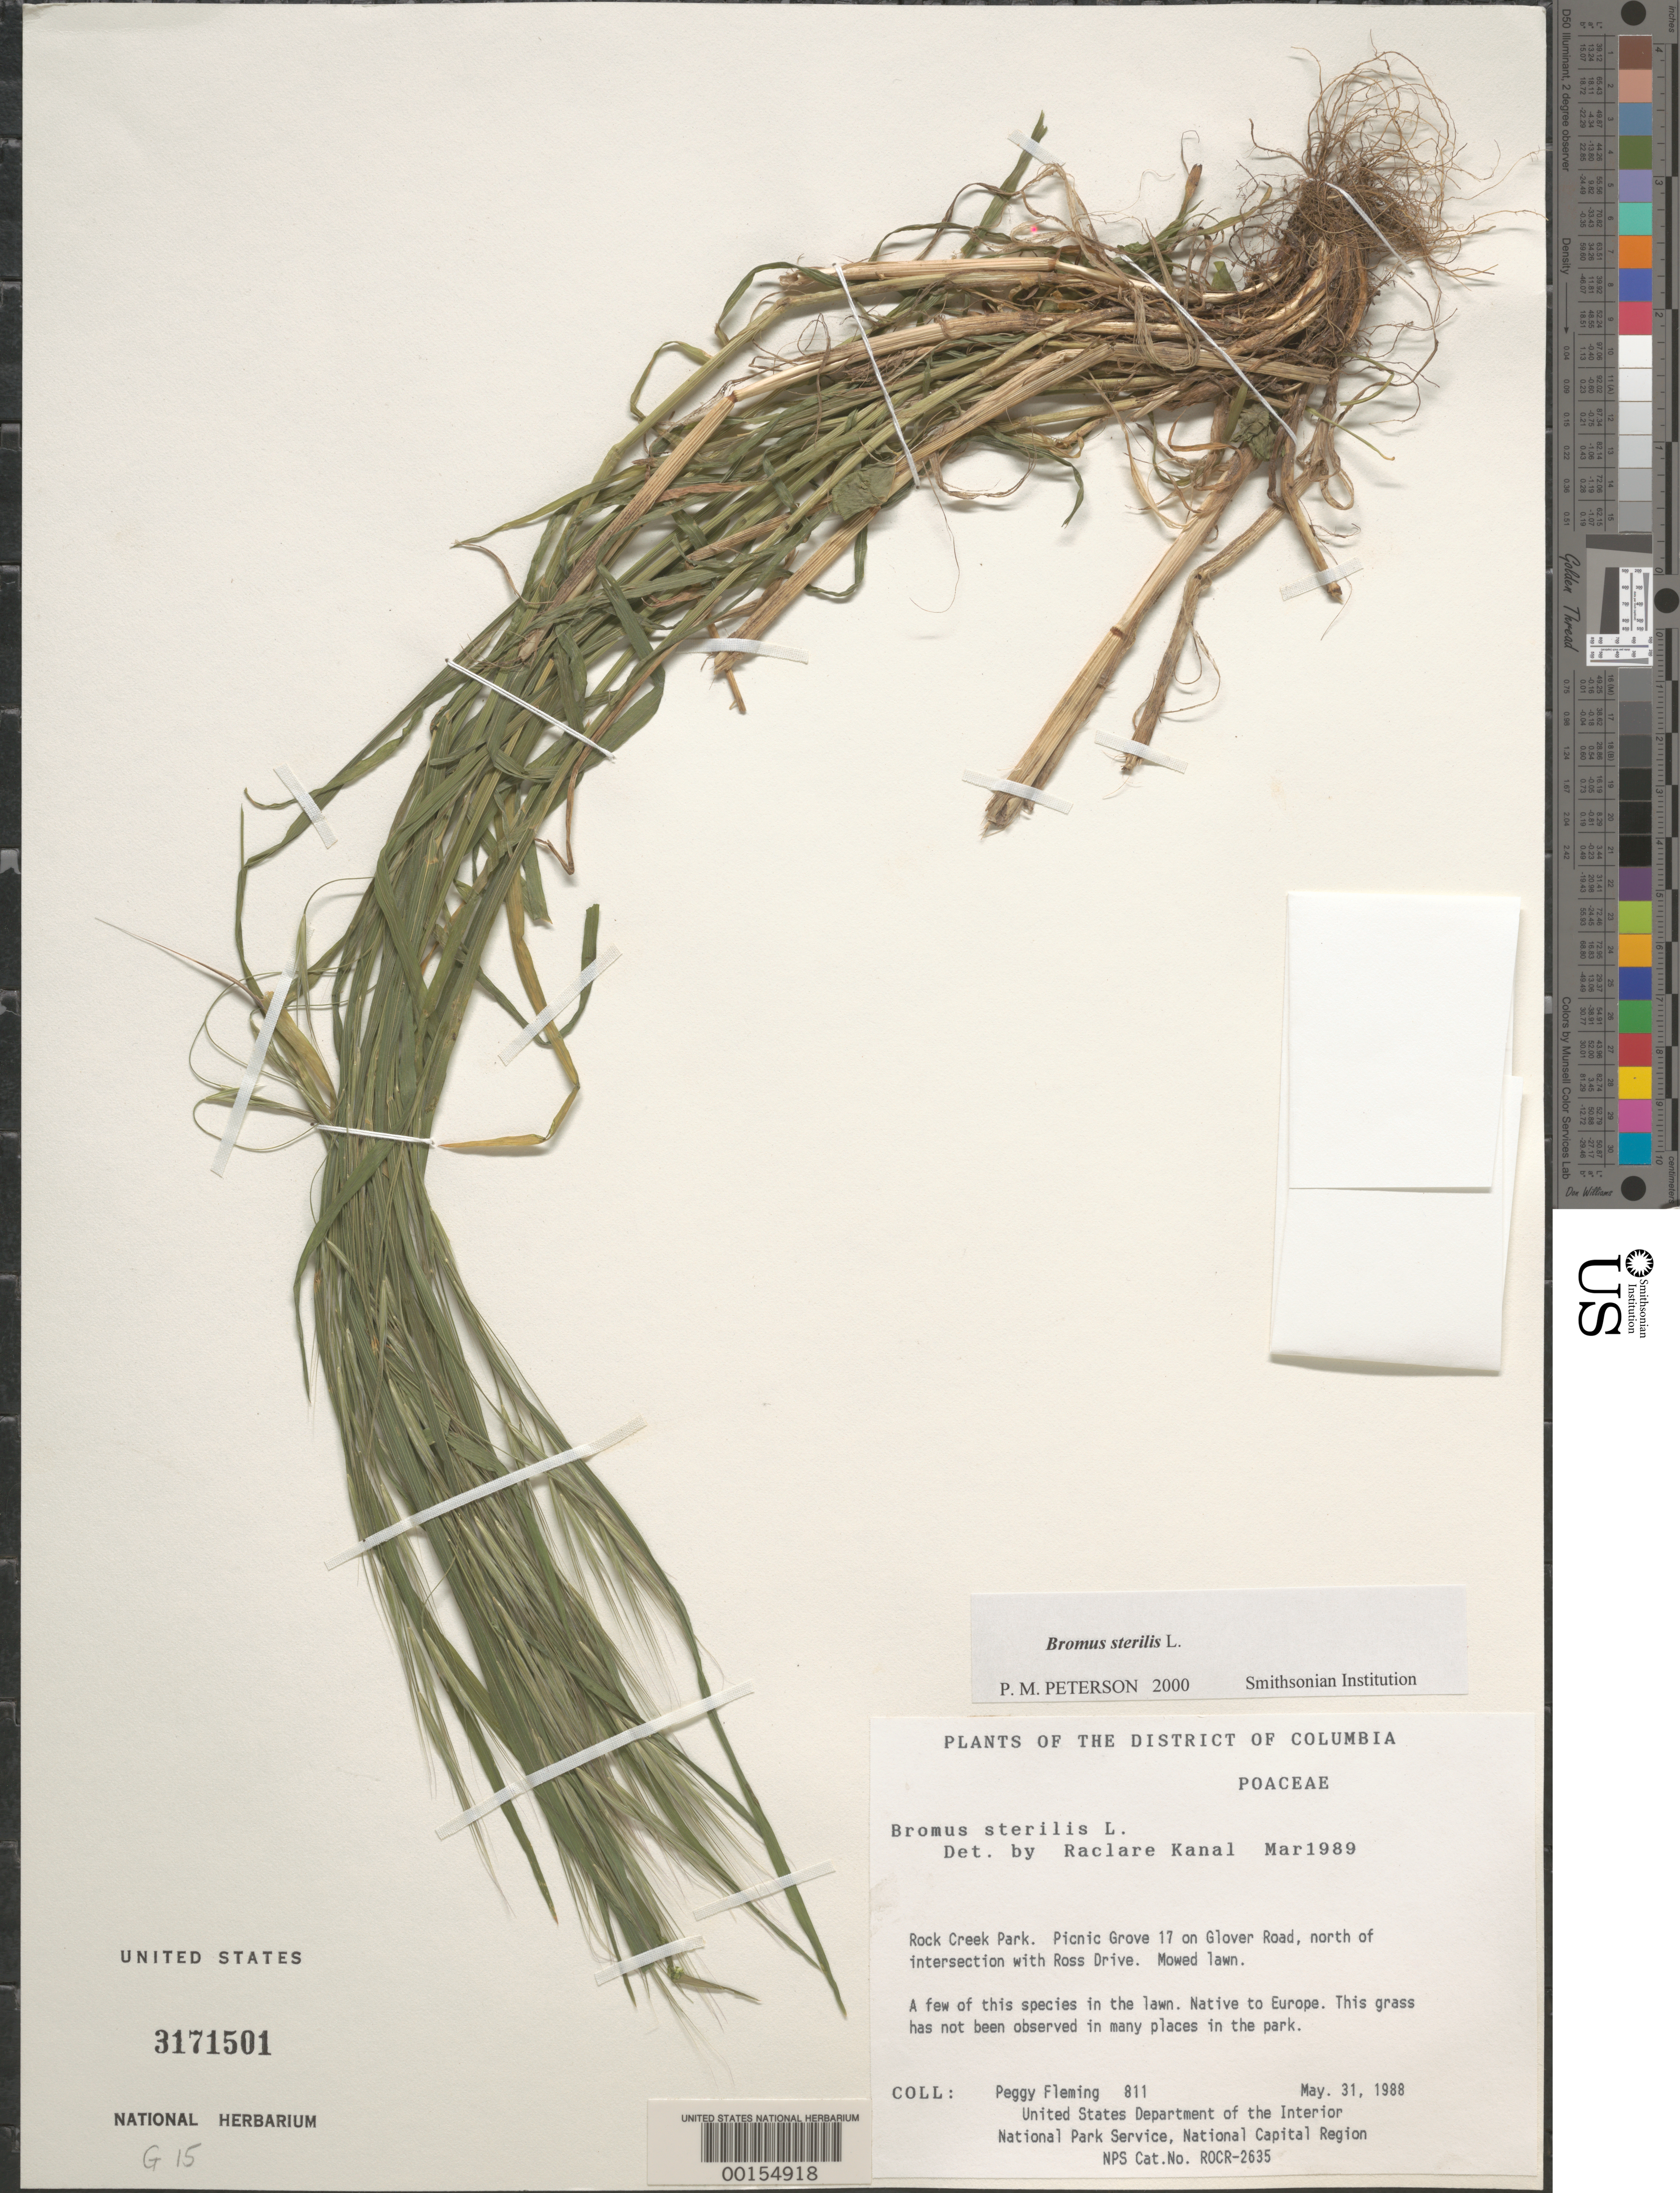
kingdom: Plantae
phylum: Tracheophyta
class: Liliopsida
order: Poales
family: Poaceae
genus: Bromus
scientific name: Bromus sterilis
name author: L.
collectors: P. Fleming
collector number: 811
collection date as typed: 31 May 1988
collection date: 1988-05-31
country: United States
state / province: District of Columbia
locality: Rock Creek Park, Picnic Grove 17 on Glover Rd, N of intersection with Ross Dr Rock Creek Park and Vicinity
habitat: Mowed lawn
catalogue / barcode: US 3171501